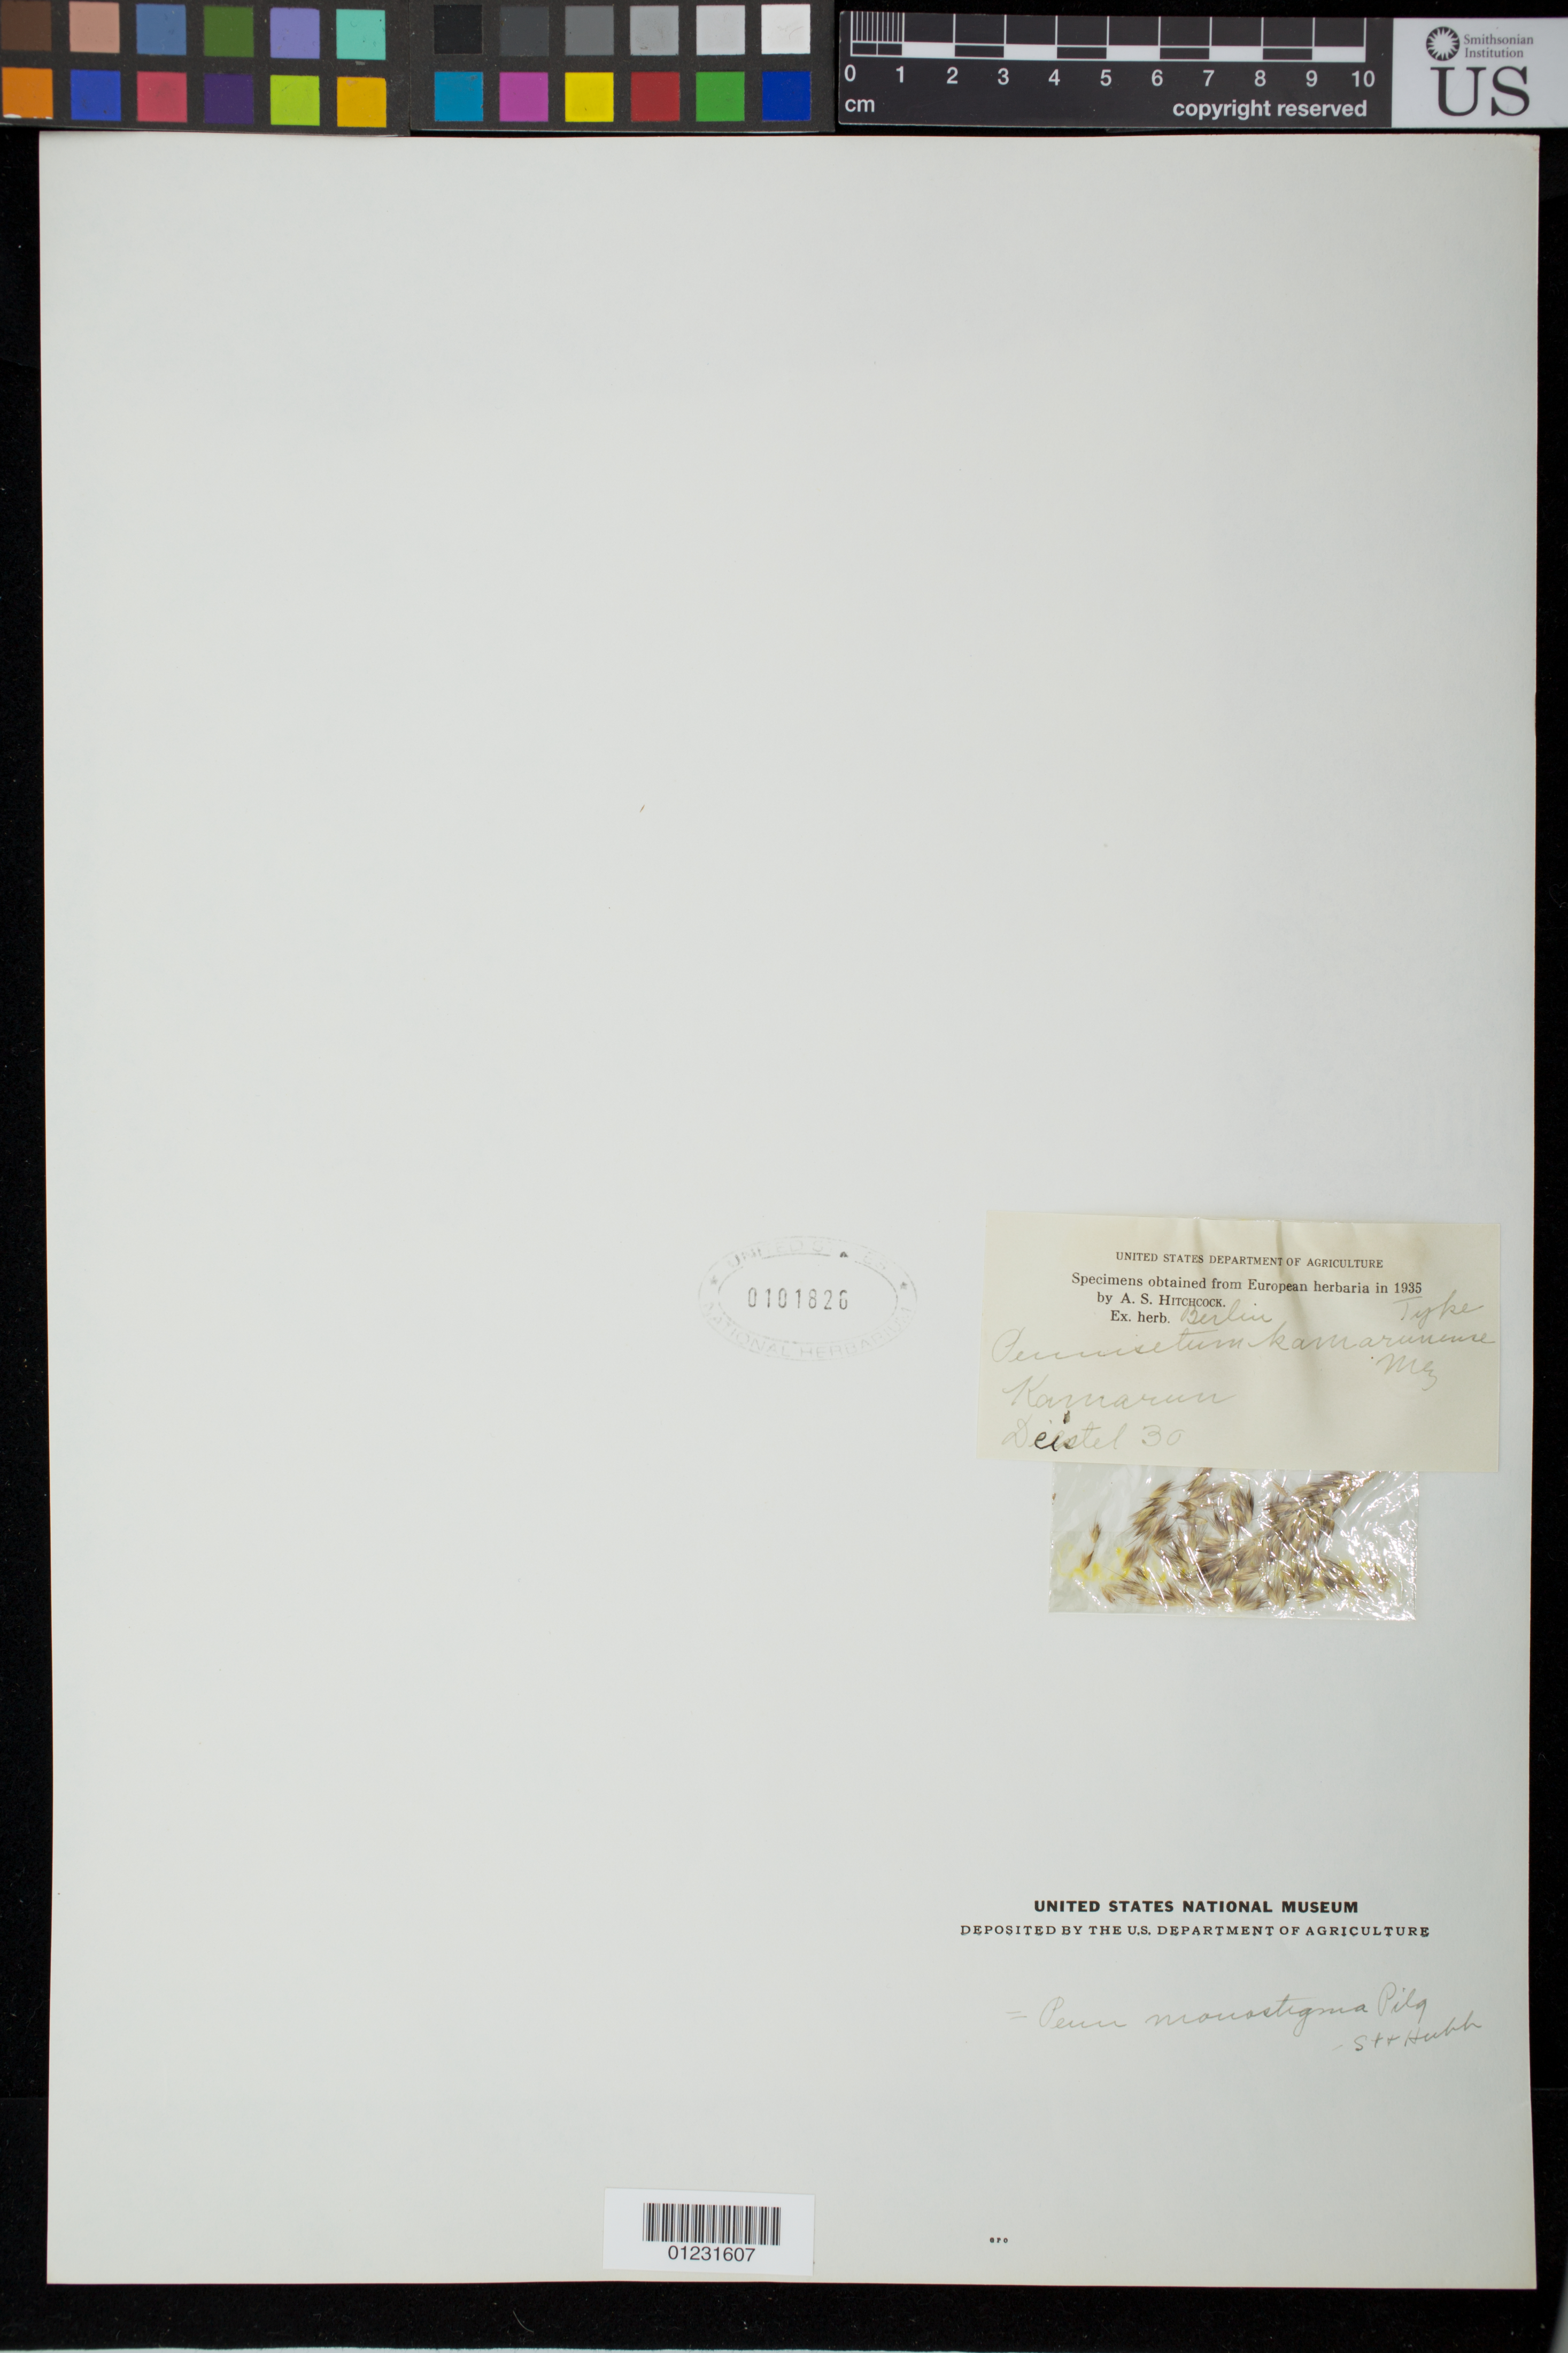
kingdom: Plantae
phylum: Tracheophyta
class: Liliopsida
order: Poales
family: Poaceae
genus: Pennisetum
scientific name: Pennisetum kamerunense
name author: Mez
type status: Isotype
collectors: -. Deistel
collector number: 30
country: Cameroon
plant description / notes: Fragmentary material of type specimen ex herb. Berlin.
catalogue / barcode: US 101826